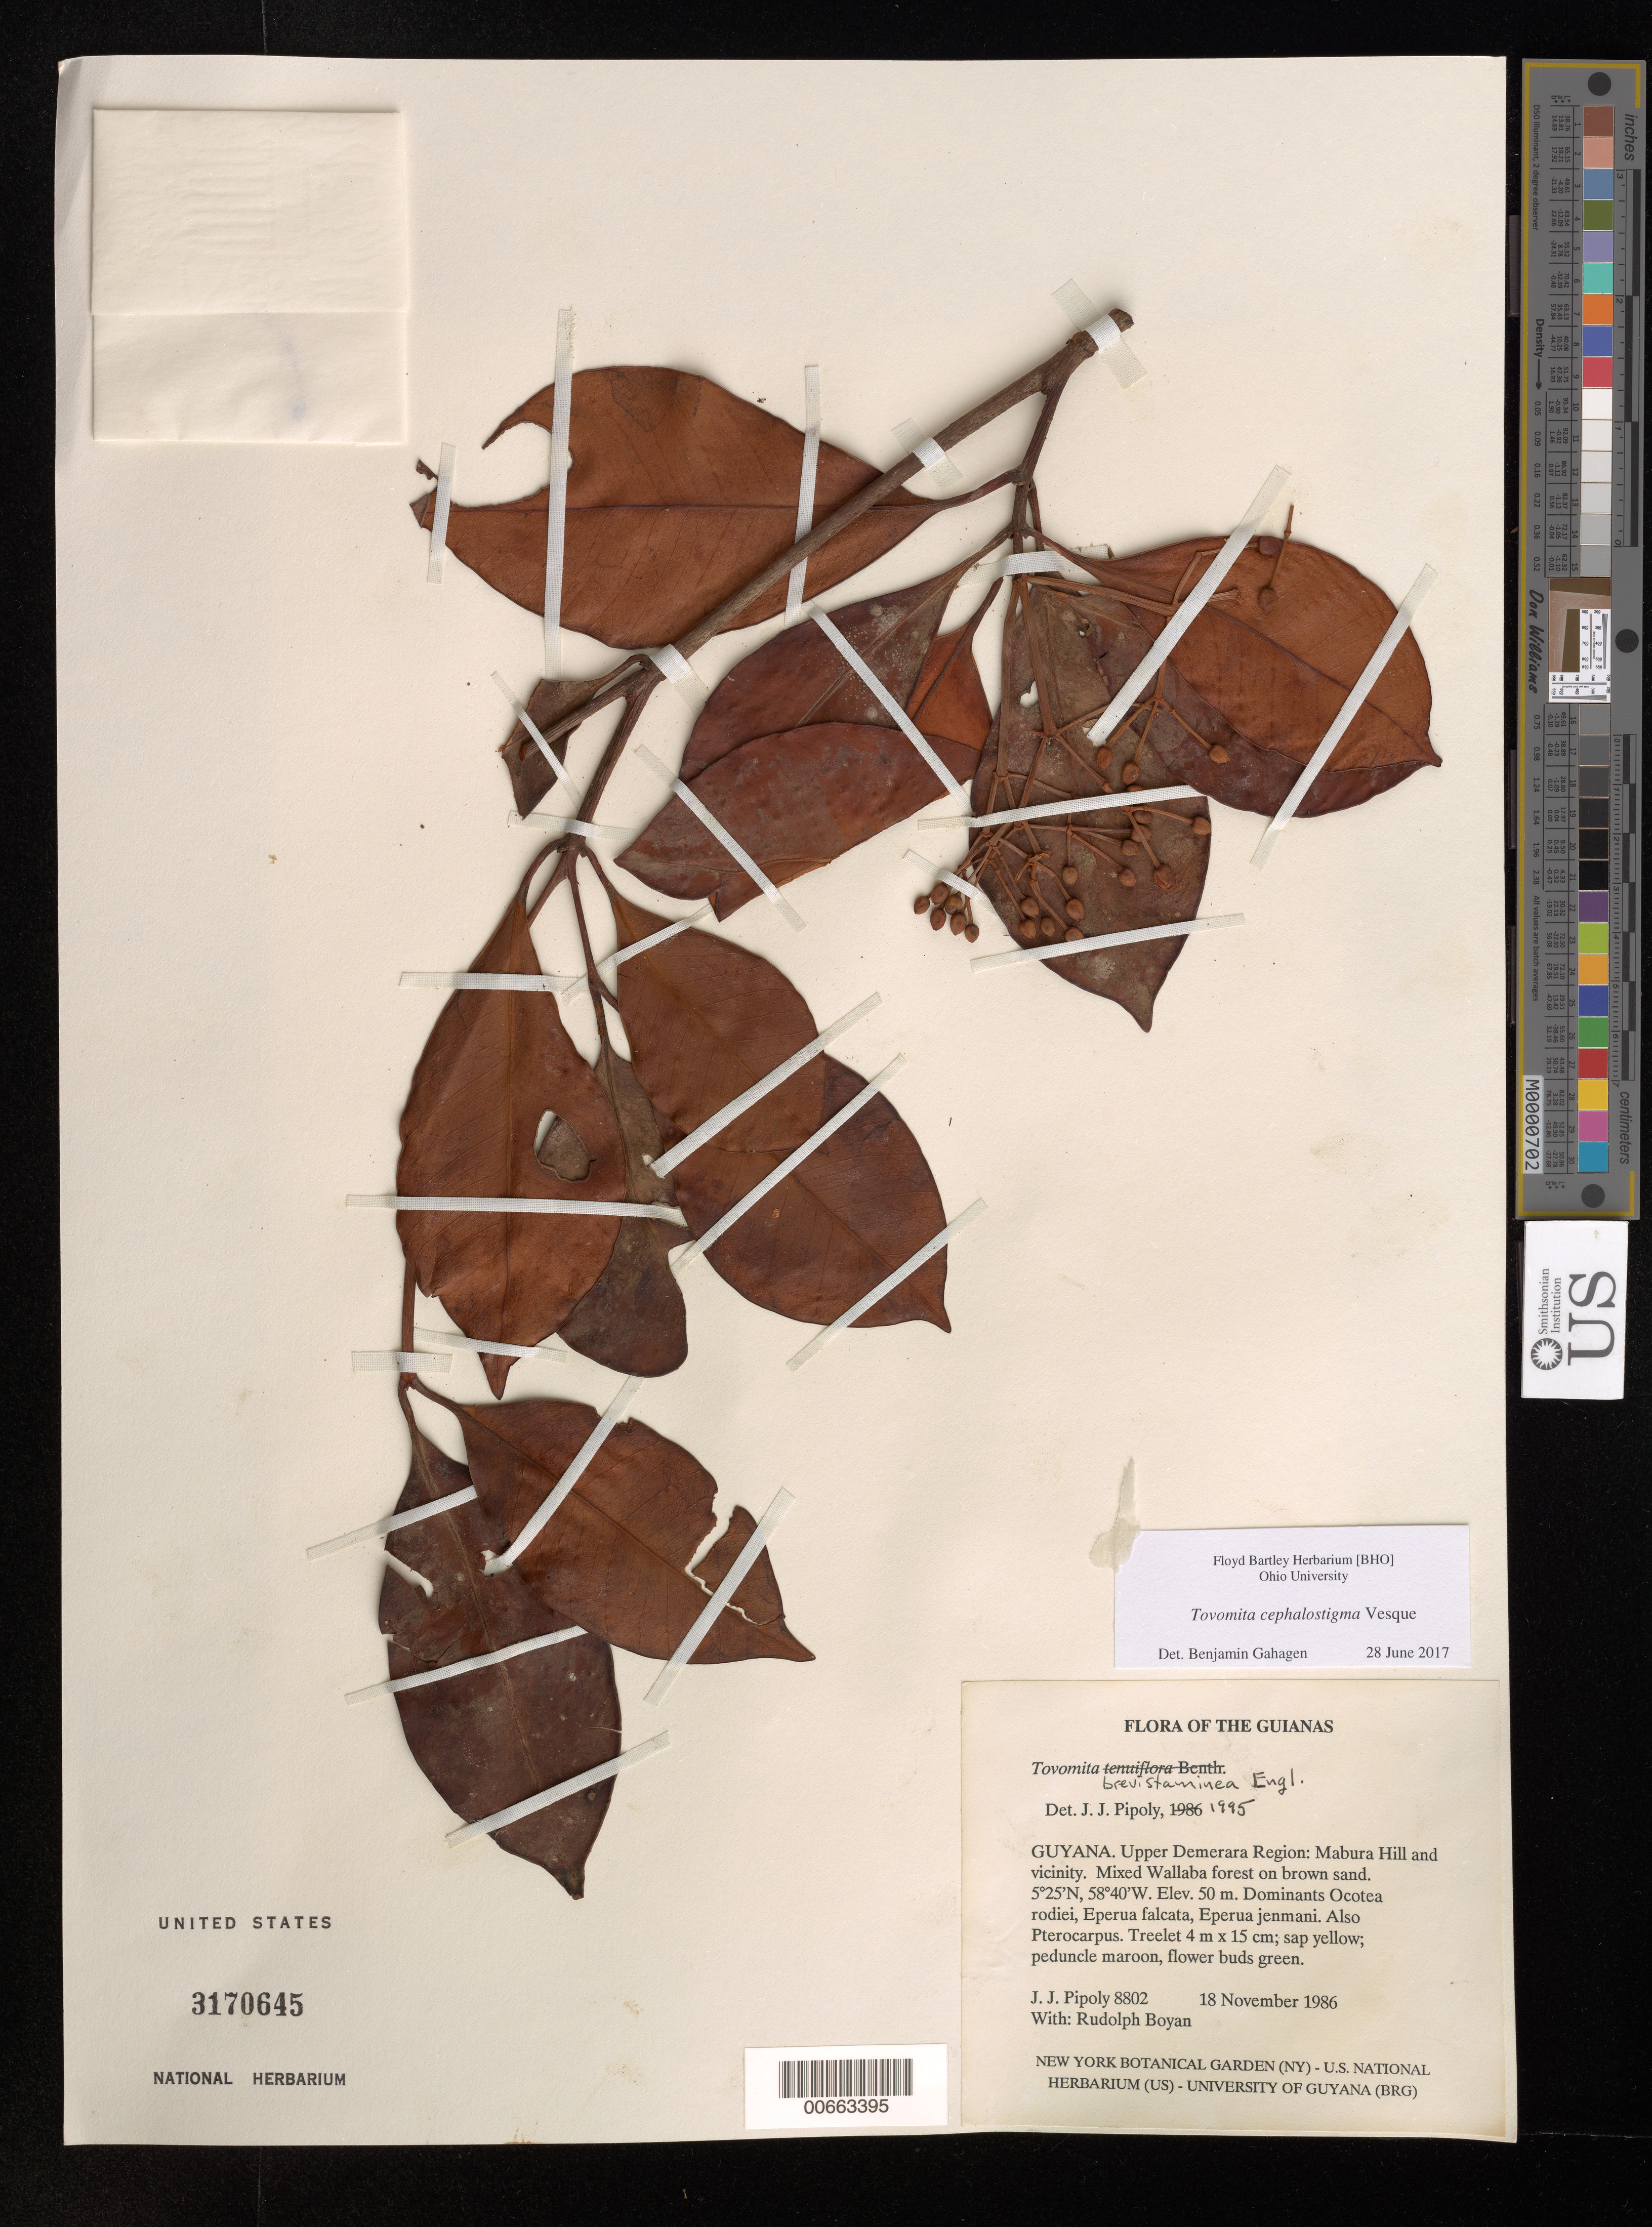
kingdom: Plantae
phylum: Tracheophyta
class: Magnoliopsida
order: Malpighiales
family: Clusiaceae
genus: Tovomita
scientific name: Tovomita cephalostigma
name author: Vesque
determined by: Gahagen, Benjamin, (BHO), Ohio University (UNITED STATES)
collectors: J. J. Pipoly & R. Boyan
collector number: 8802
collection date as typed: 18 November 1986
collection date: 1986-11-18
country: Guyana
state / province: U. Demerara-Berbice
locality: Mabura Hill and vicinity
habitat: Mixed Wallaba forest on brown sand. Dominants: Ocotea rodiaei, Eperua falcata, E. jenmanii. Pterocarpus also present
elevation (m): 50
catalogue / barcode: US 3170645